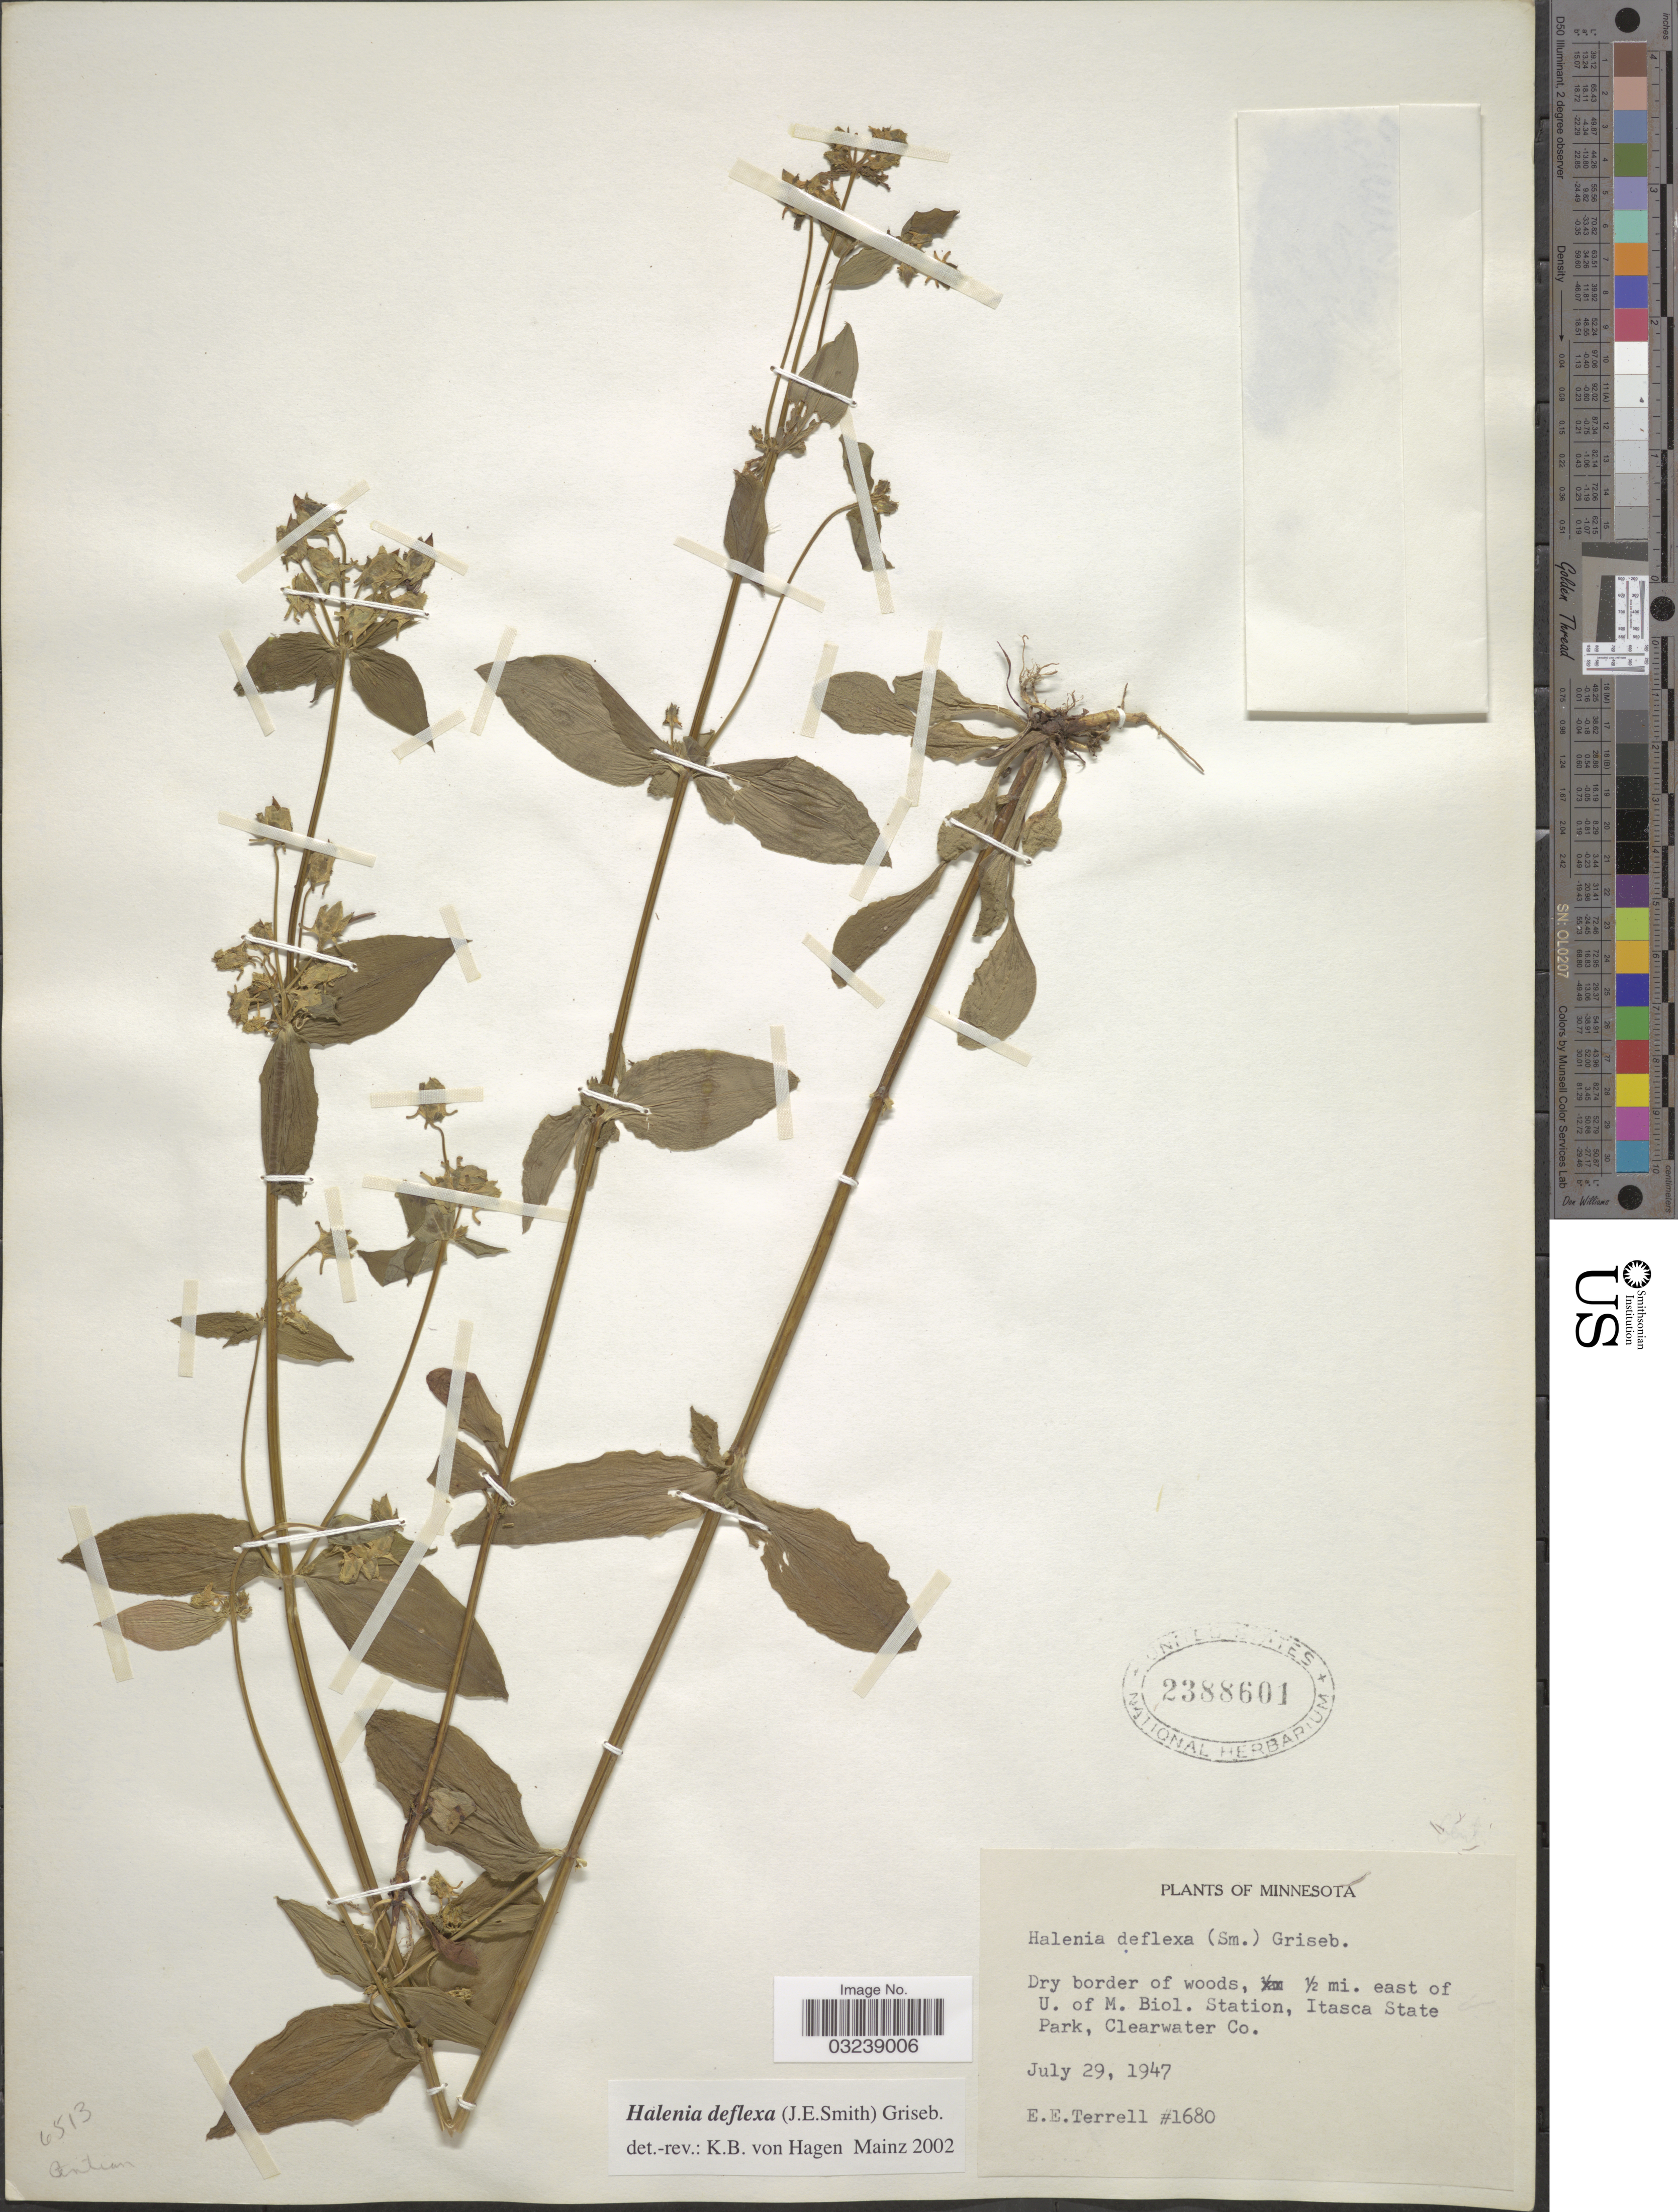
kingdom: Plantae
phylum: Tracheophyta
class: Magnoliopsida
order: Gentianales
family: Gentianaceae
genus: Halenia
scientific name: Halenia deflexa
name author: (Sm.) Griseb.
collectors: E. E. Terrell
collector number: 1680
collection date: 1947-07-29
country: United States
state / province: Minnesota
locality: Dry border of woods, ½ mi. east of U. of M. Biol. Station, Itasca State Park, Clearwater Co.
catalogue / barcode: US 2388601